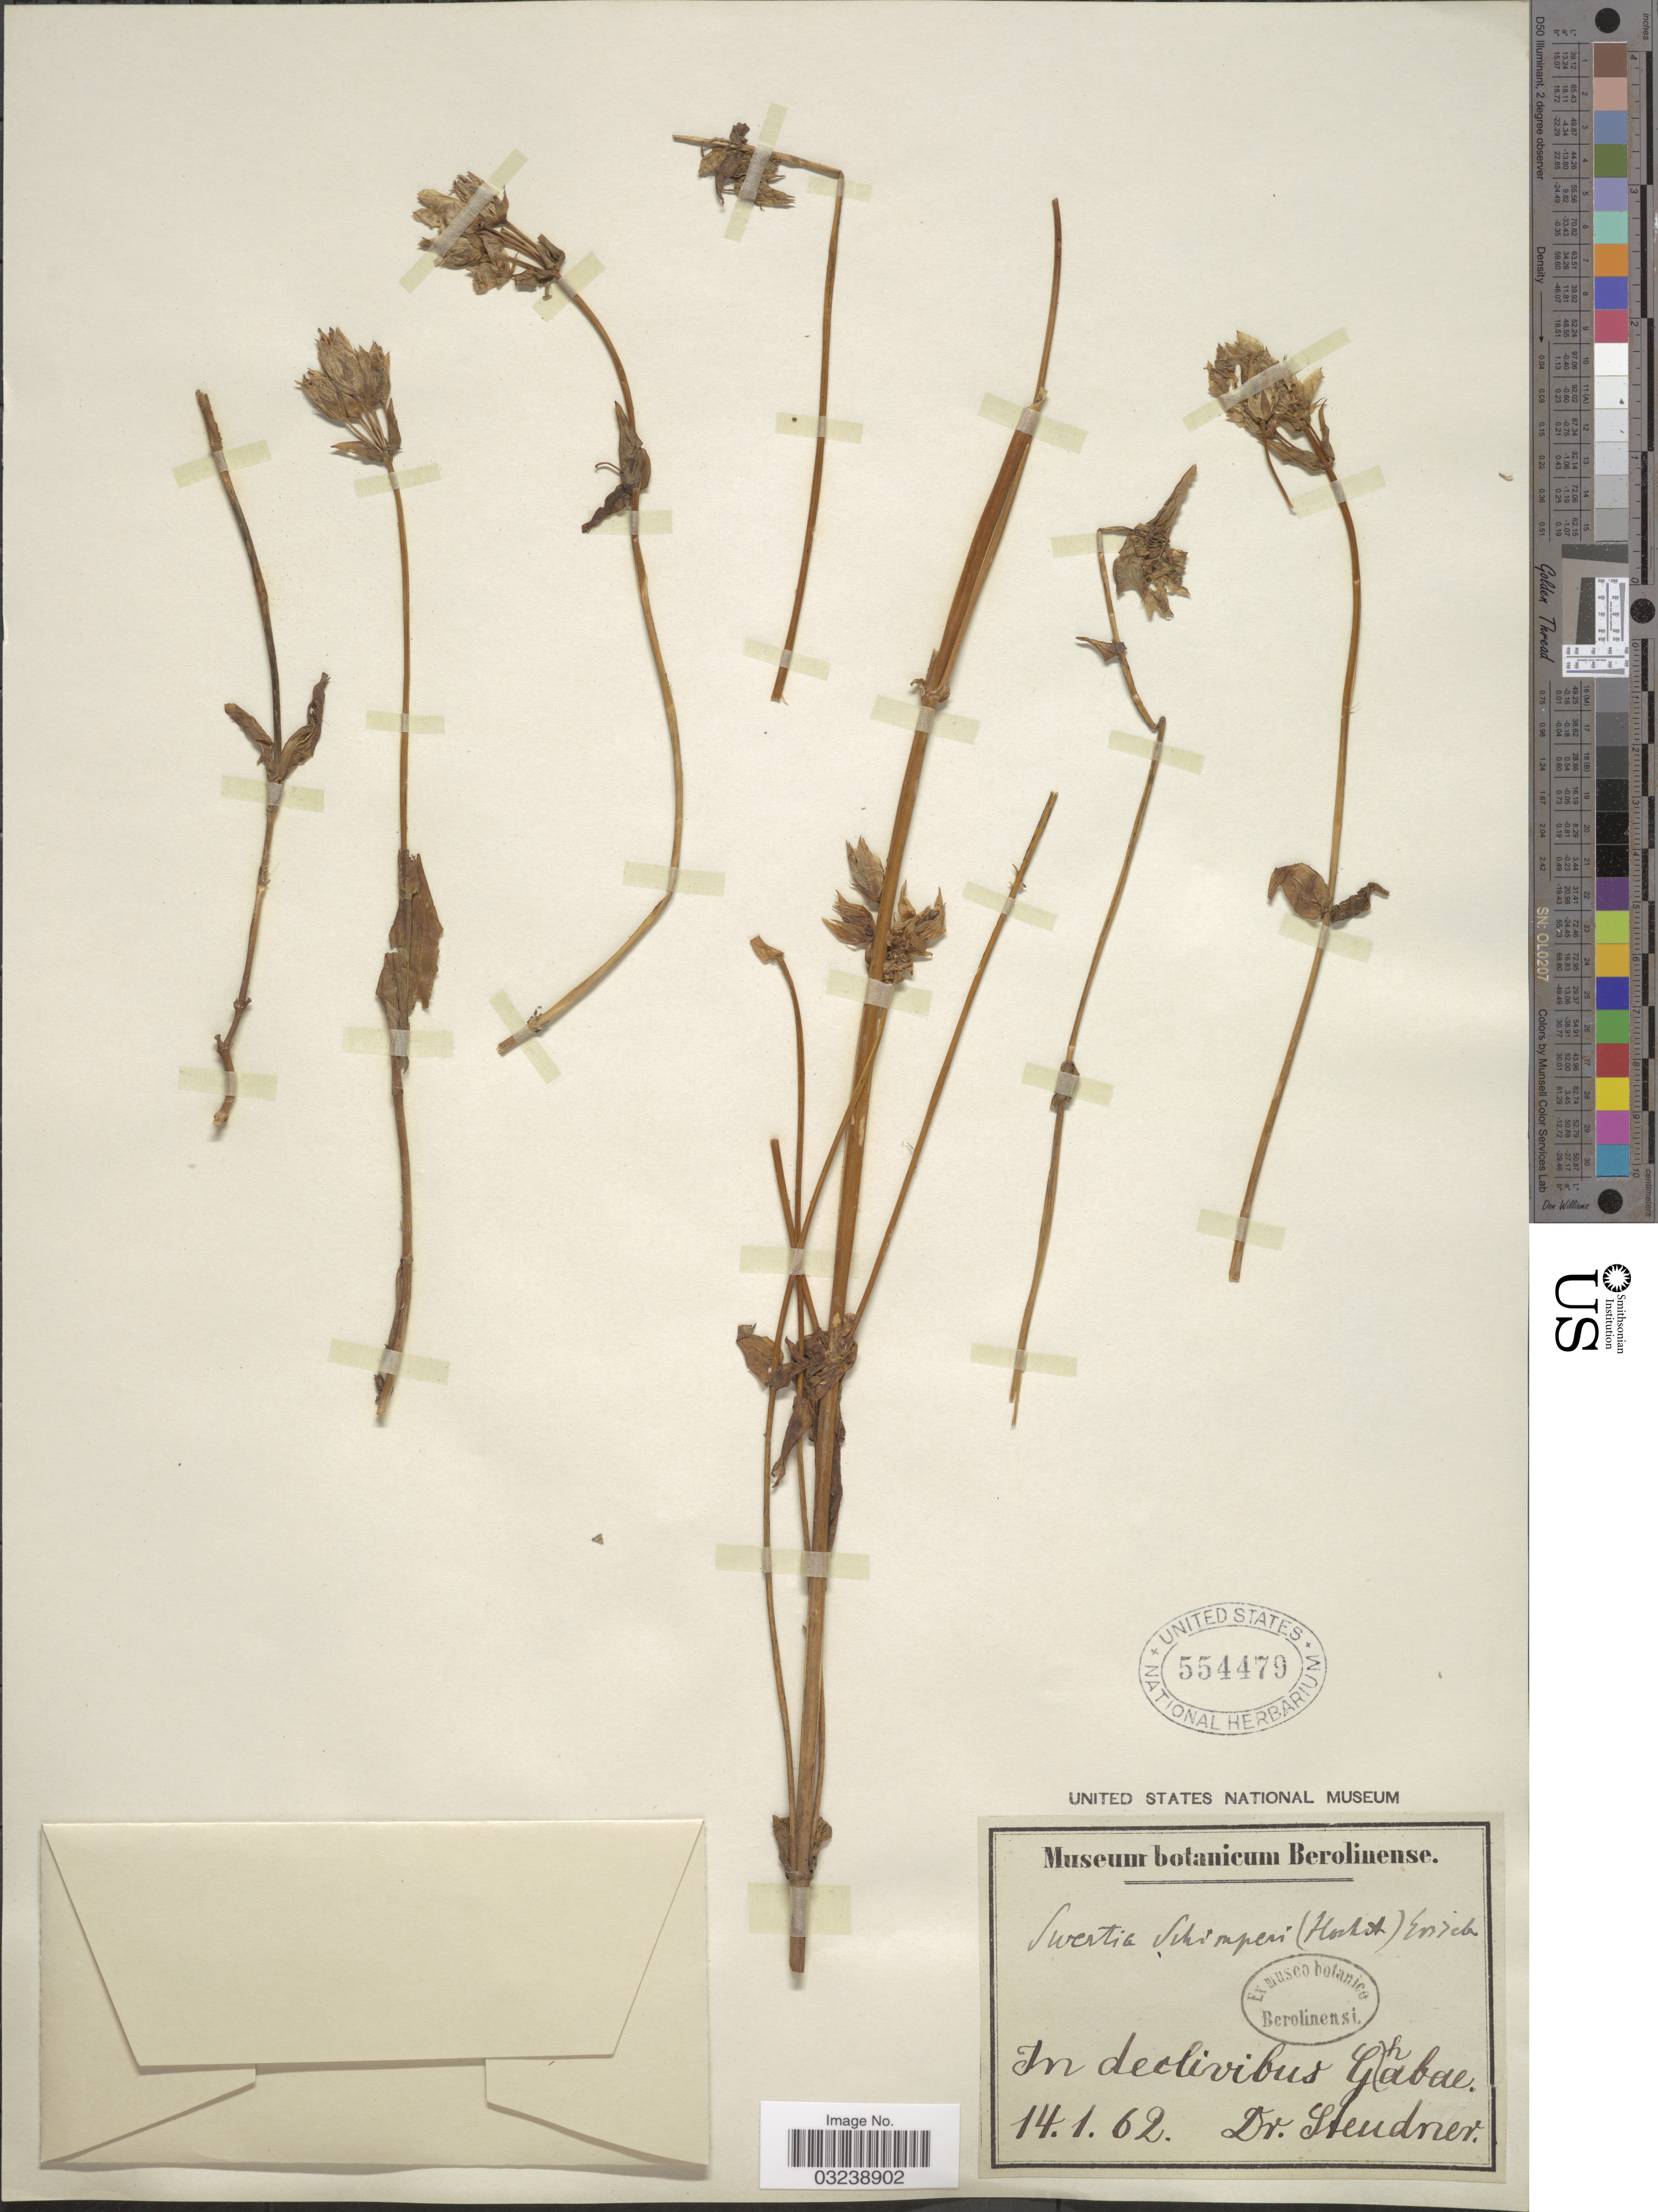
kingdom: Plantae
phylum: Tracheophyta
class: Magnoliopsida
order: Gentianales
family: Gentianaceae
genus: Swertia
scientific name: Swertia schimperi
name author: (Hochst.) Griseb.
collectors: -. Steudner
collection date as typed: Transcribed d/m/y: 14/1/62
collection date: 1862-01-14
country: Ethiopia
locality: In declivibus Ghabae.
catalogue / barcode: US 554479